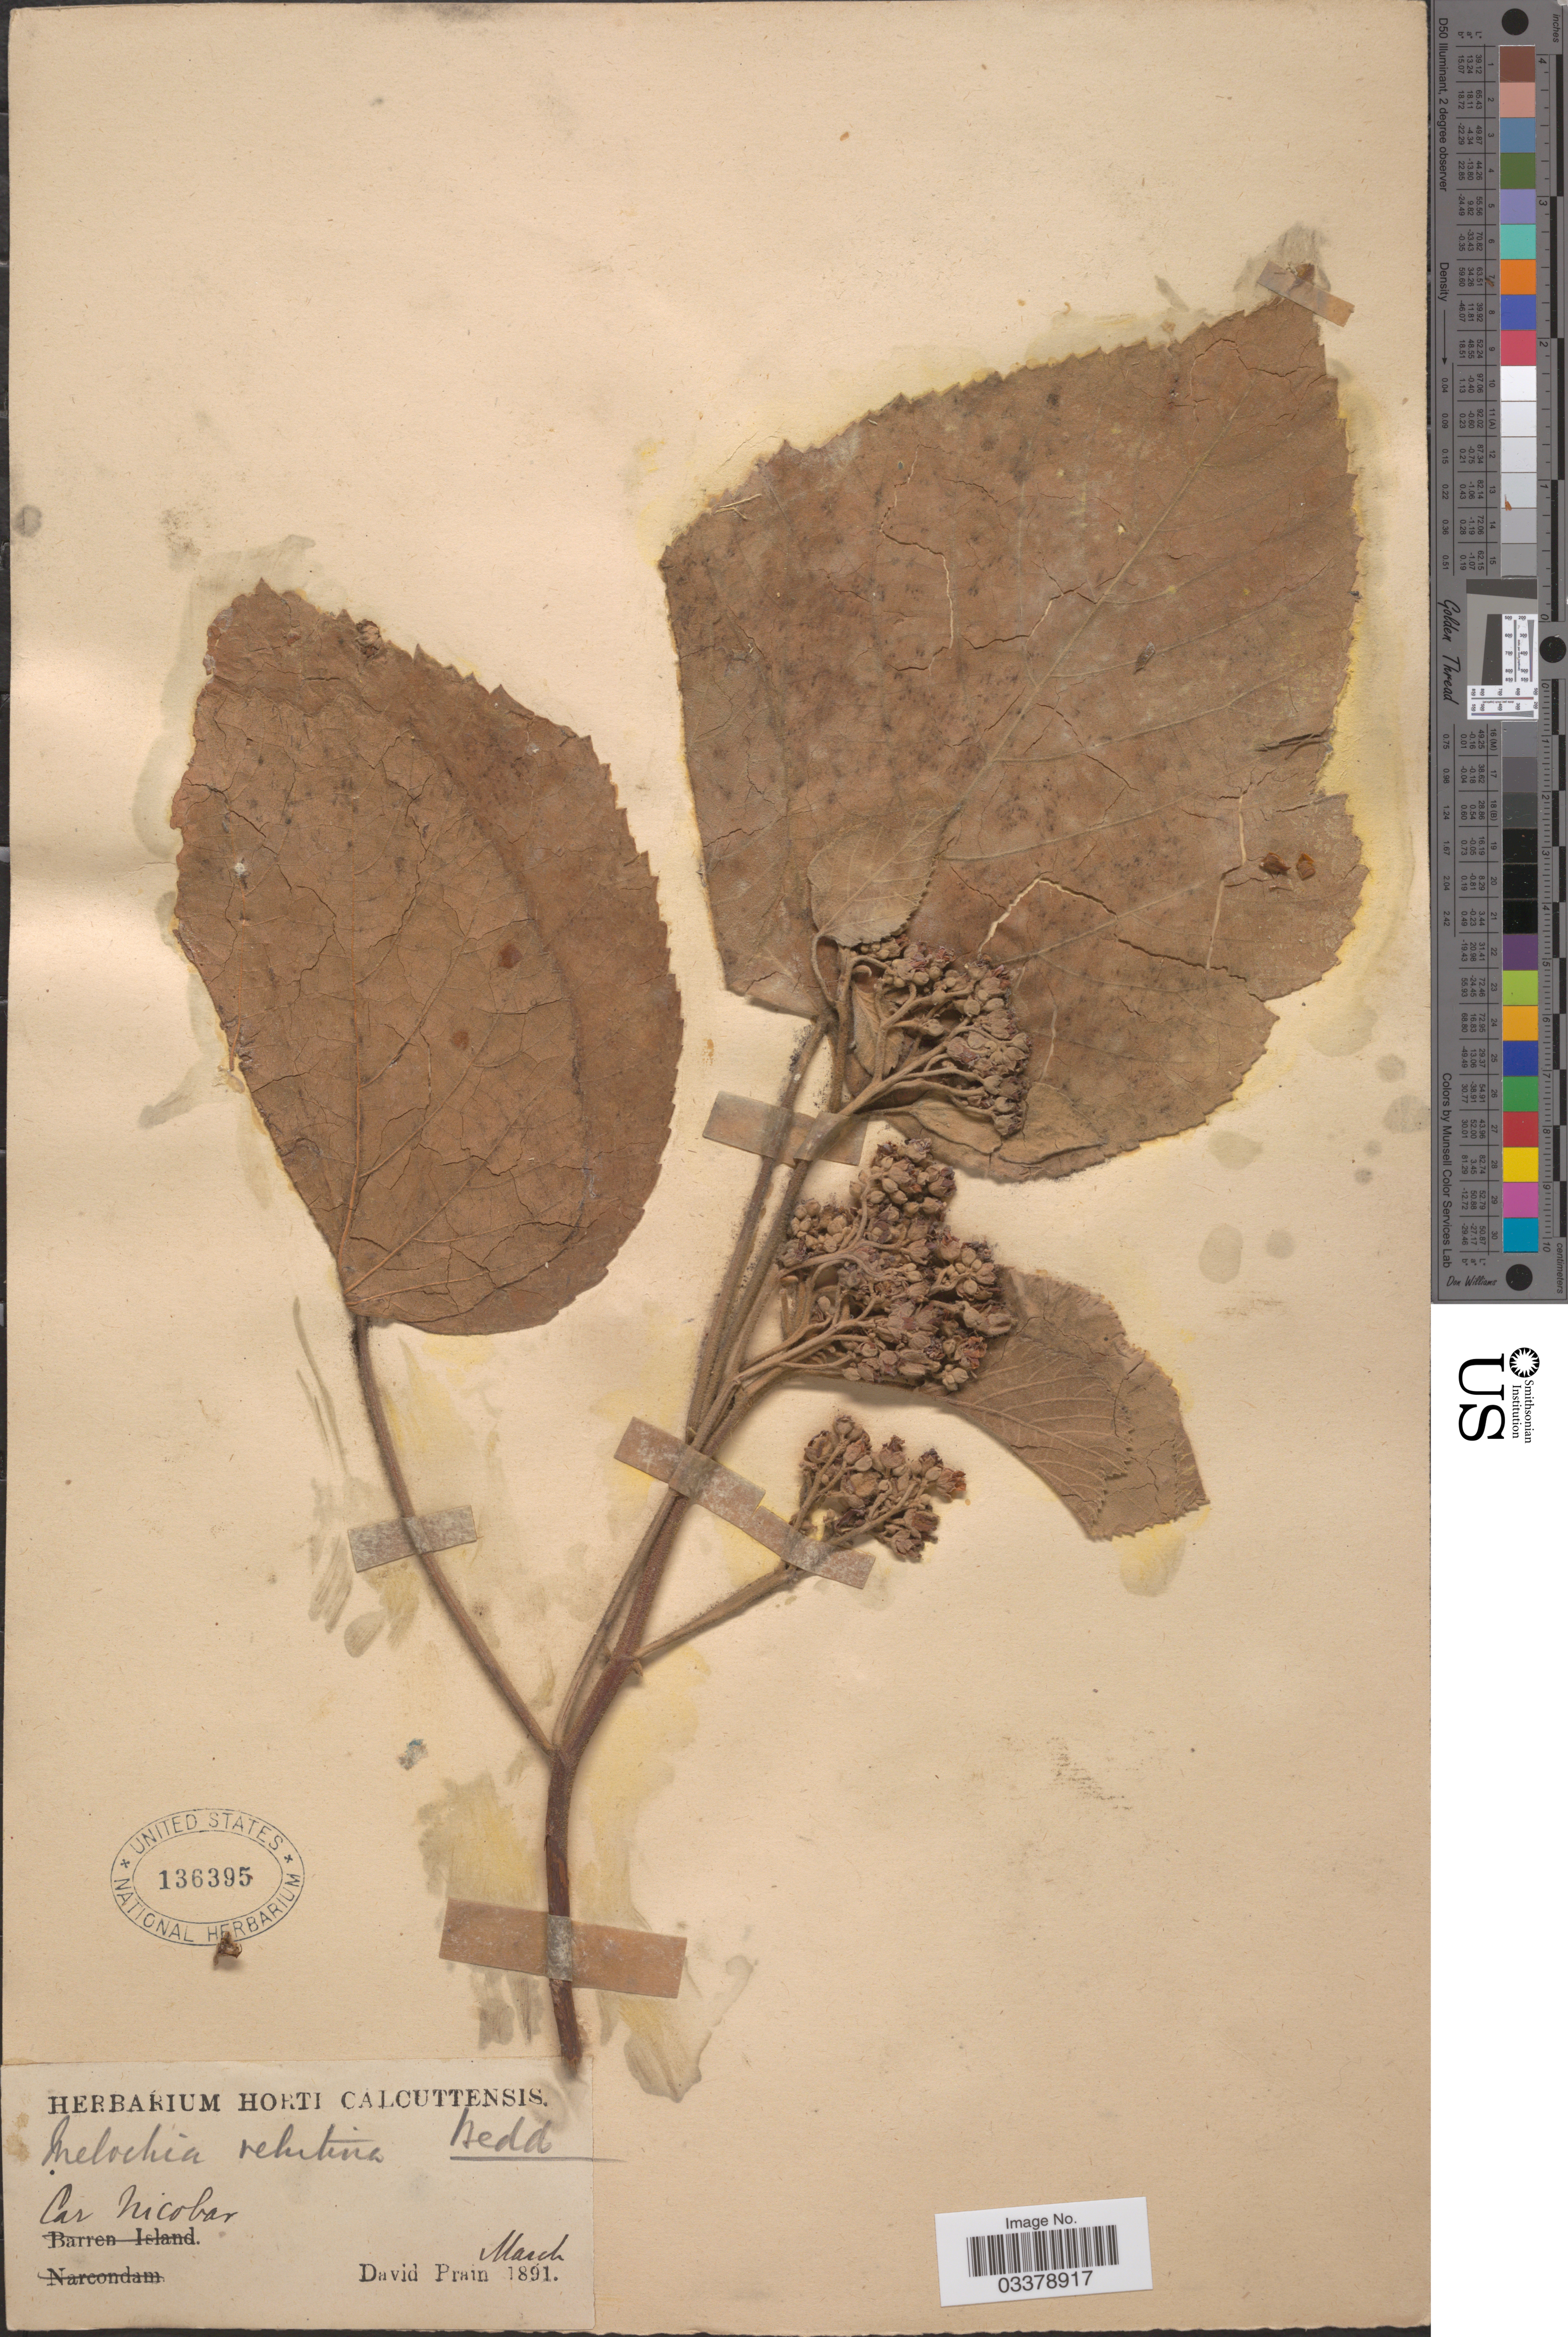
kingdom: Plantae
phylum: Tracheophyta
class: Magnoliopsida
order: Malvales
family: Malvaceae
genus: Melochia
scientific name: Melochia umbellata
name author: Stapf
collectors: D. Prain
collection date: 1891-03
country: India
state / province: Andaman and Nicobar Islands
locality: Car Nicobar.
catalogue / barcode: US 136395